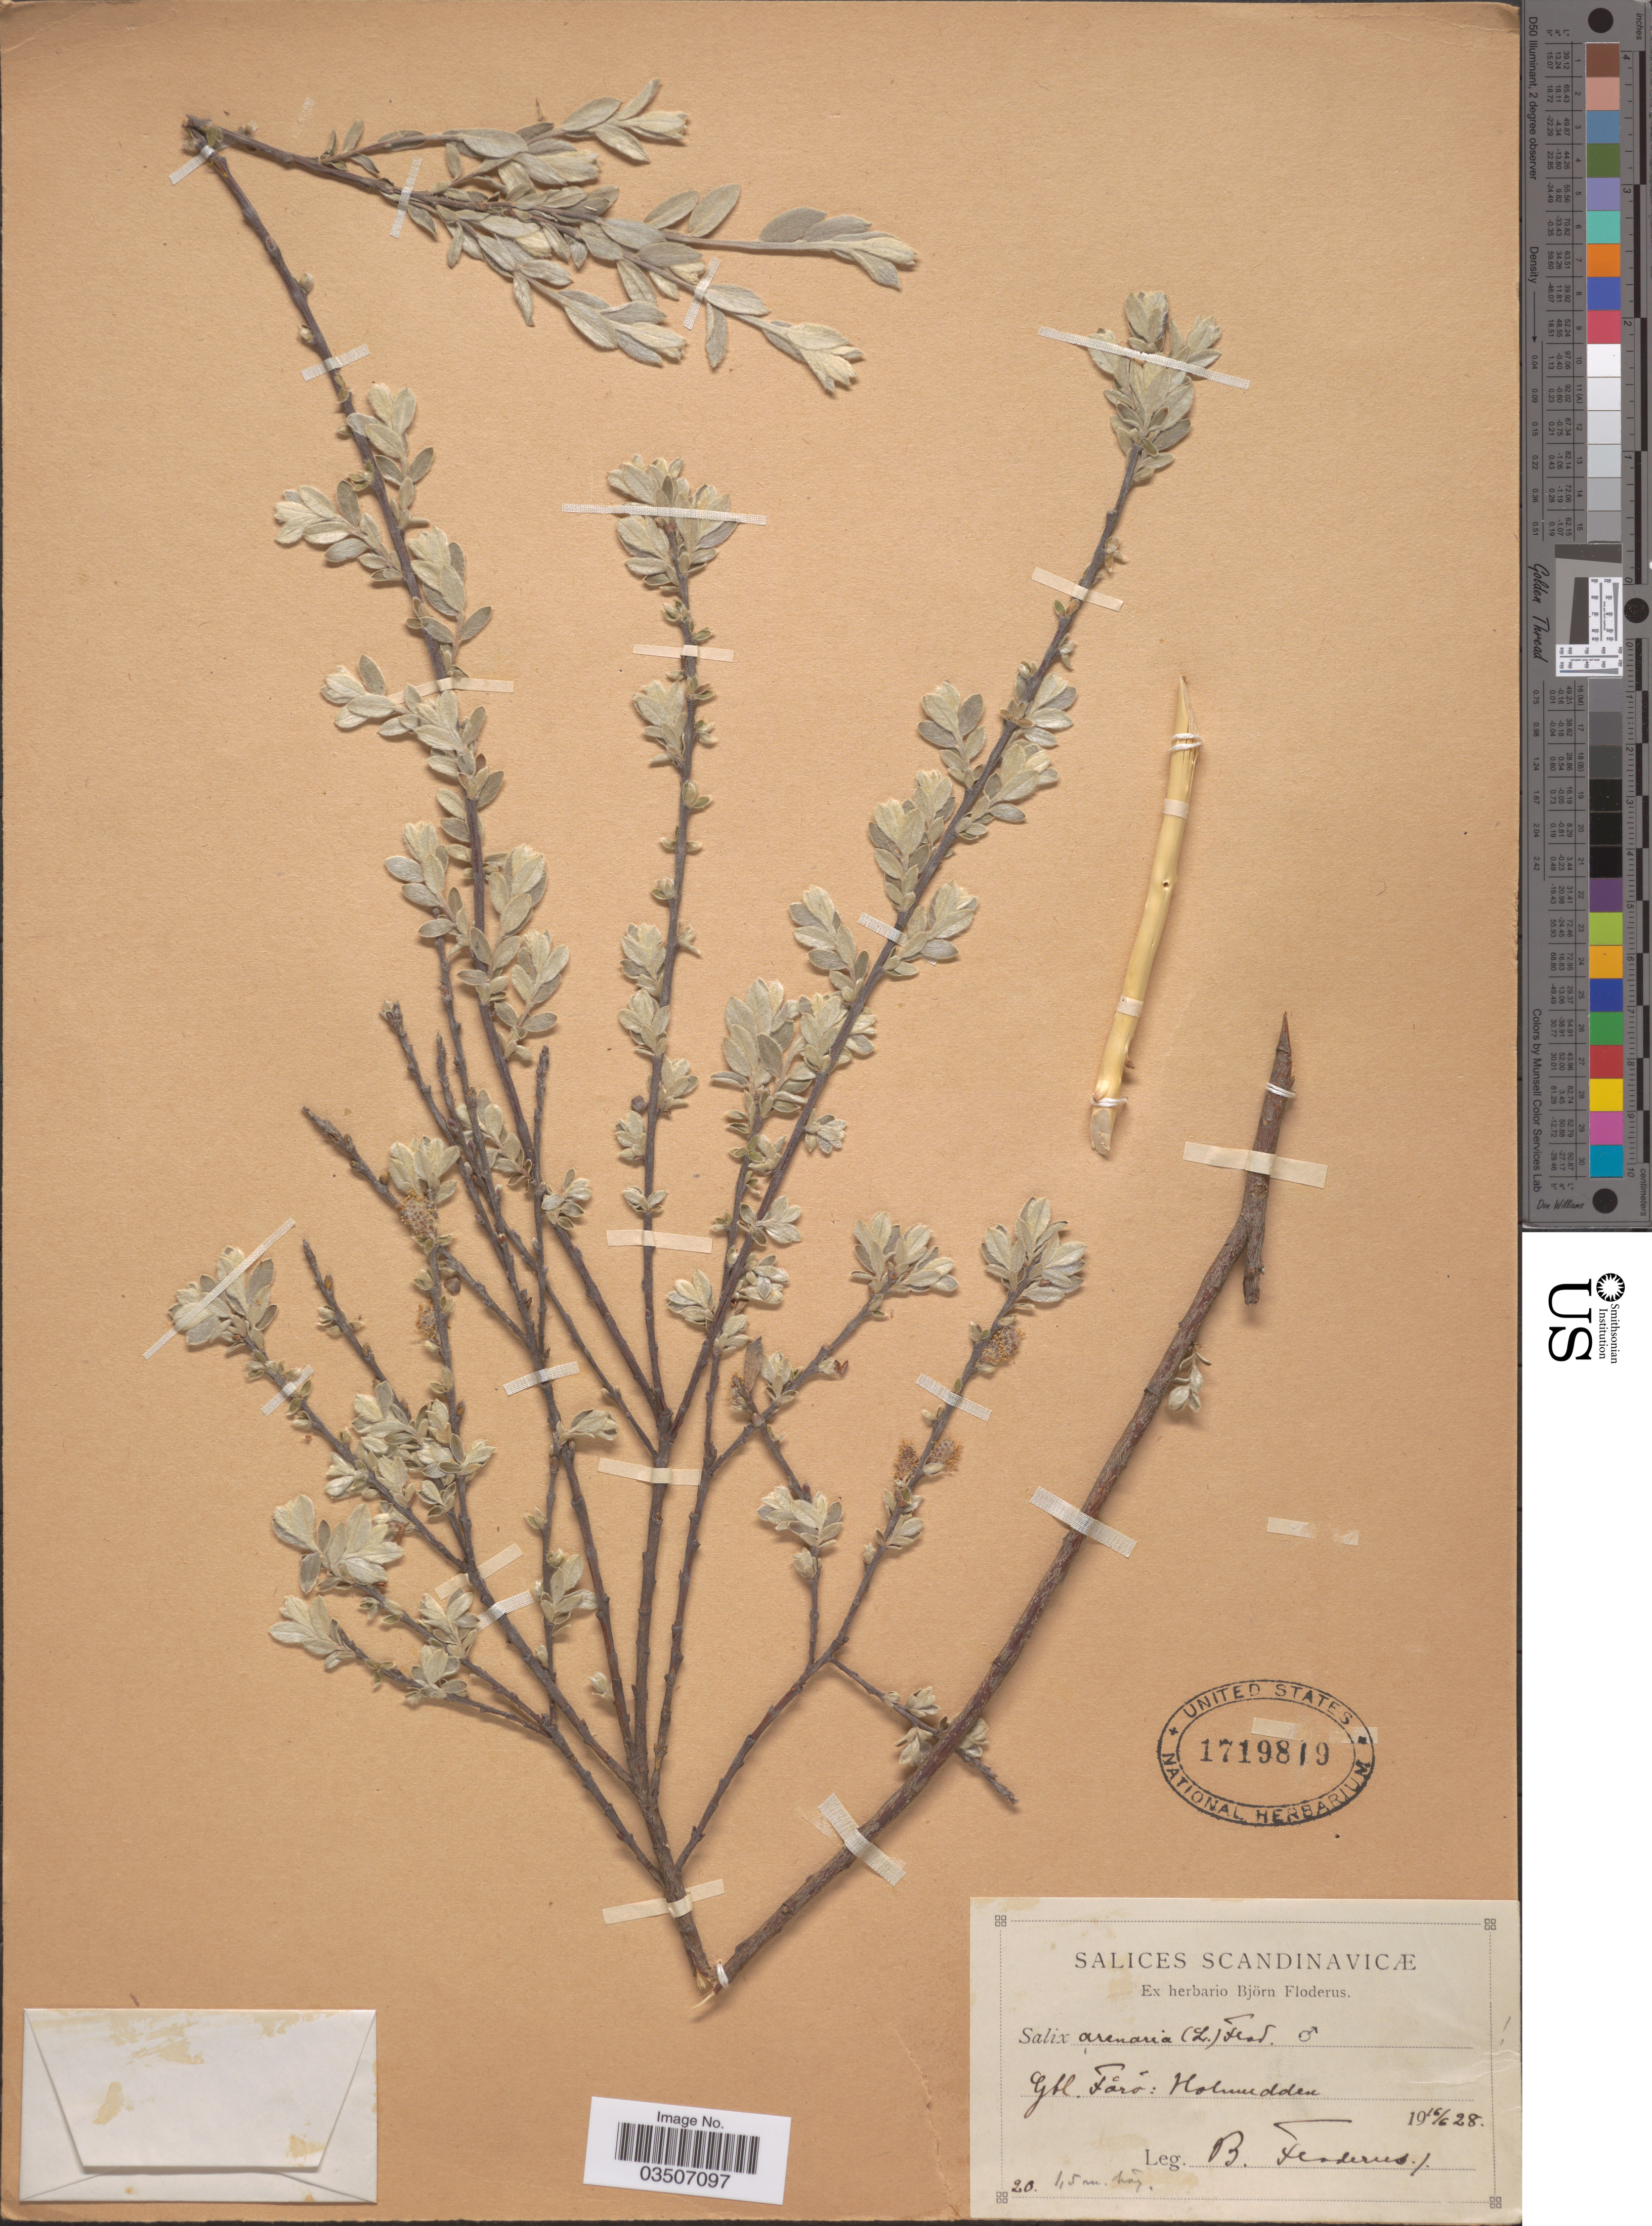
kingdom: Plantae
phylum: Tracheophyta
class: Magnoliopsida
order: Malpighiales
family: Salicaceae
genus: Salix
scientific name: Salix arenaria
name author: L.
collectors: B. G. O. Floderus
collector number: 20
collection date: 1928-06-16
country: Sweden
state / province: Gotland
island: Gotland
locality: Scandinavicae. Gtl. Fåró: Holmudden.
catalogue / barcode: US 1719819